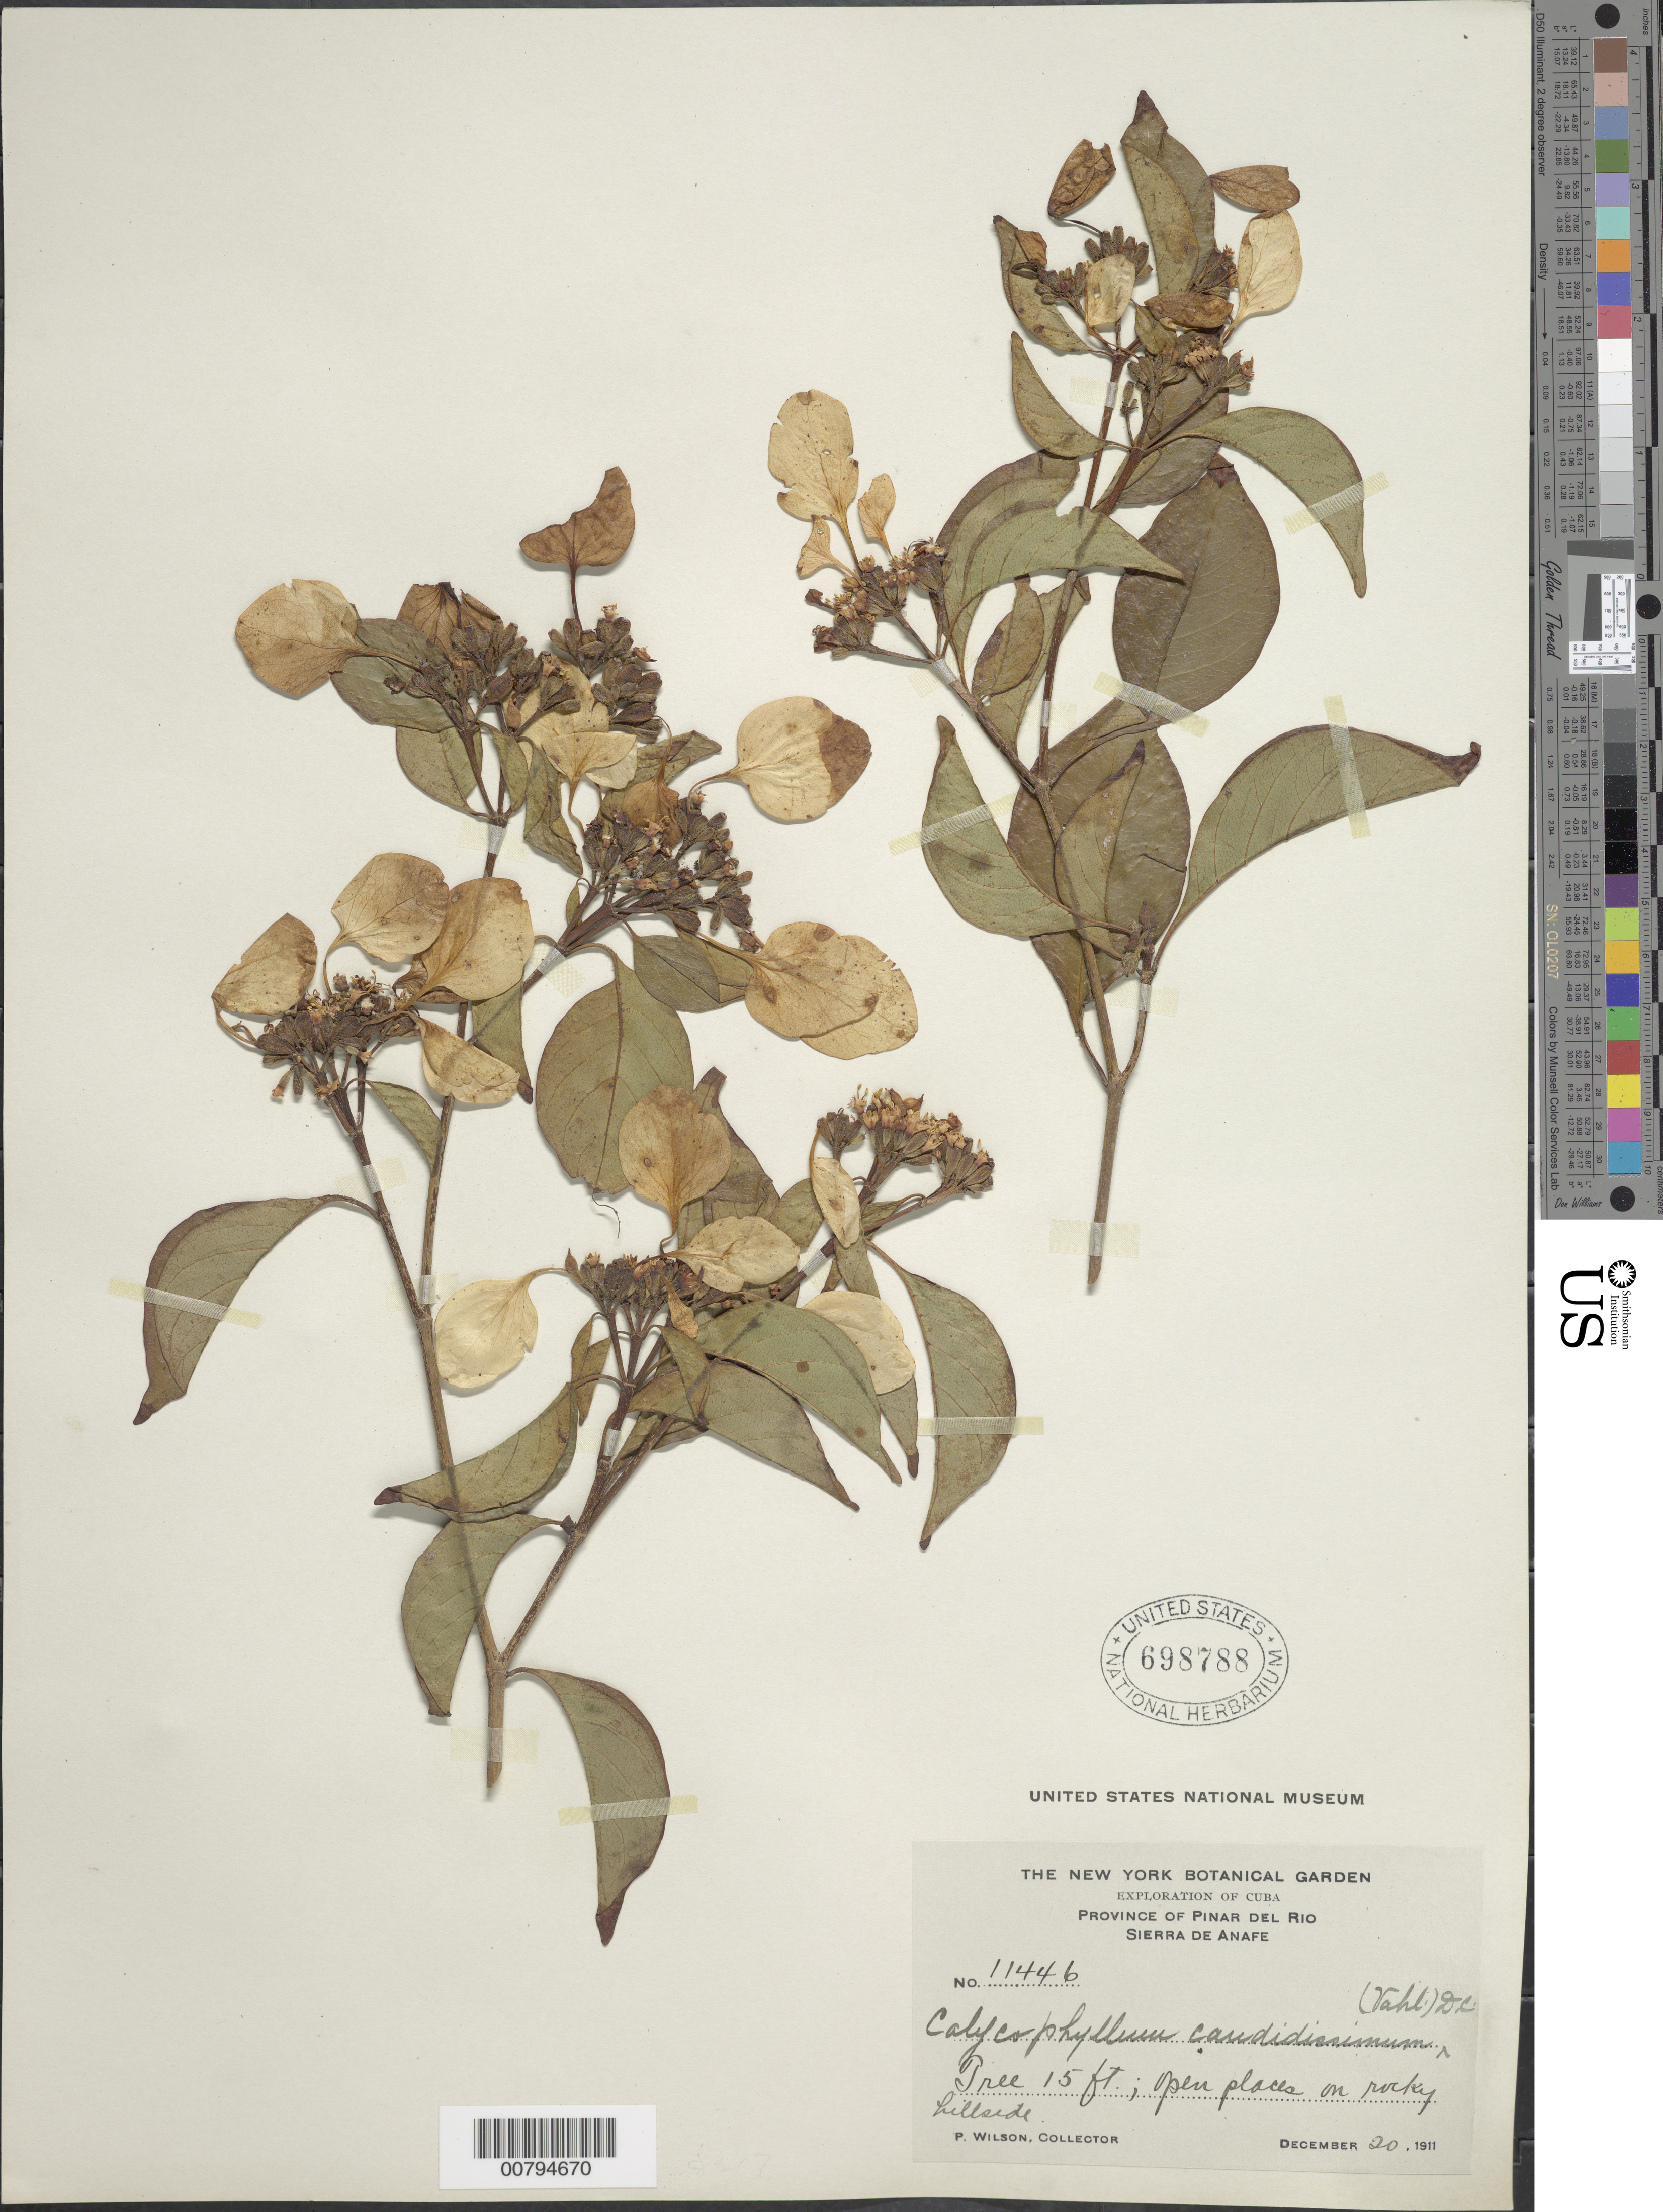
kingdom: Plantae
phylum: Tracheophyta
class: Magnoliopsida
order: Gentianales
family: Rubiaceae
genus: Calycophyllum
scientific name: Calycophyllum candidissimum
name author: (Vahl) DC.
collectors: P. Wilson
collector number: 11446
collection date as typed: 20 Dec 1911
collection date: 1911-12-20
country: Cuba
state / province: Pinar del Río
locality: Sierra de Anafe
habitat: Open places on rocky hillside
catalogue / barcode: US 698788